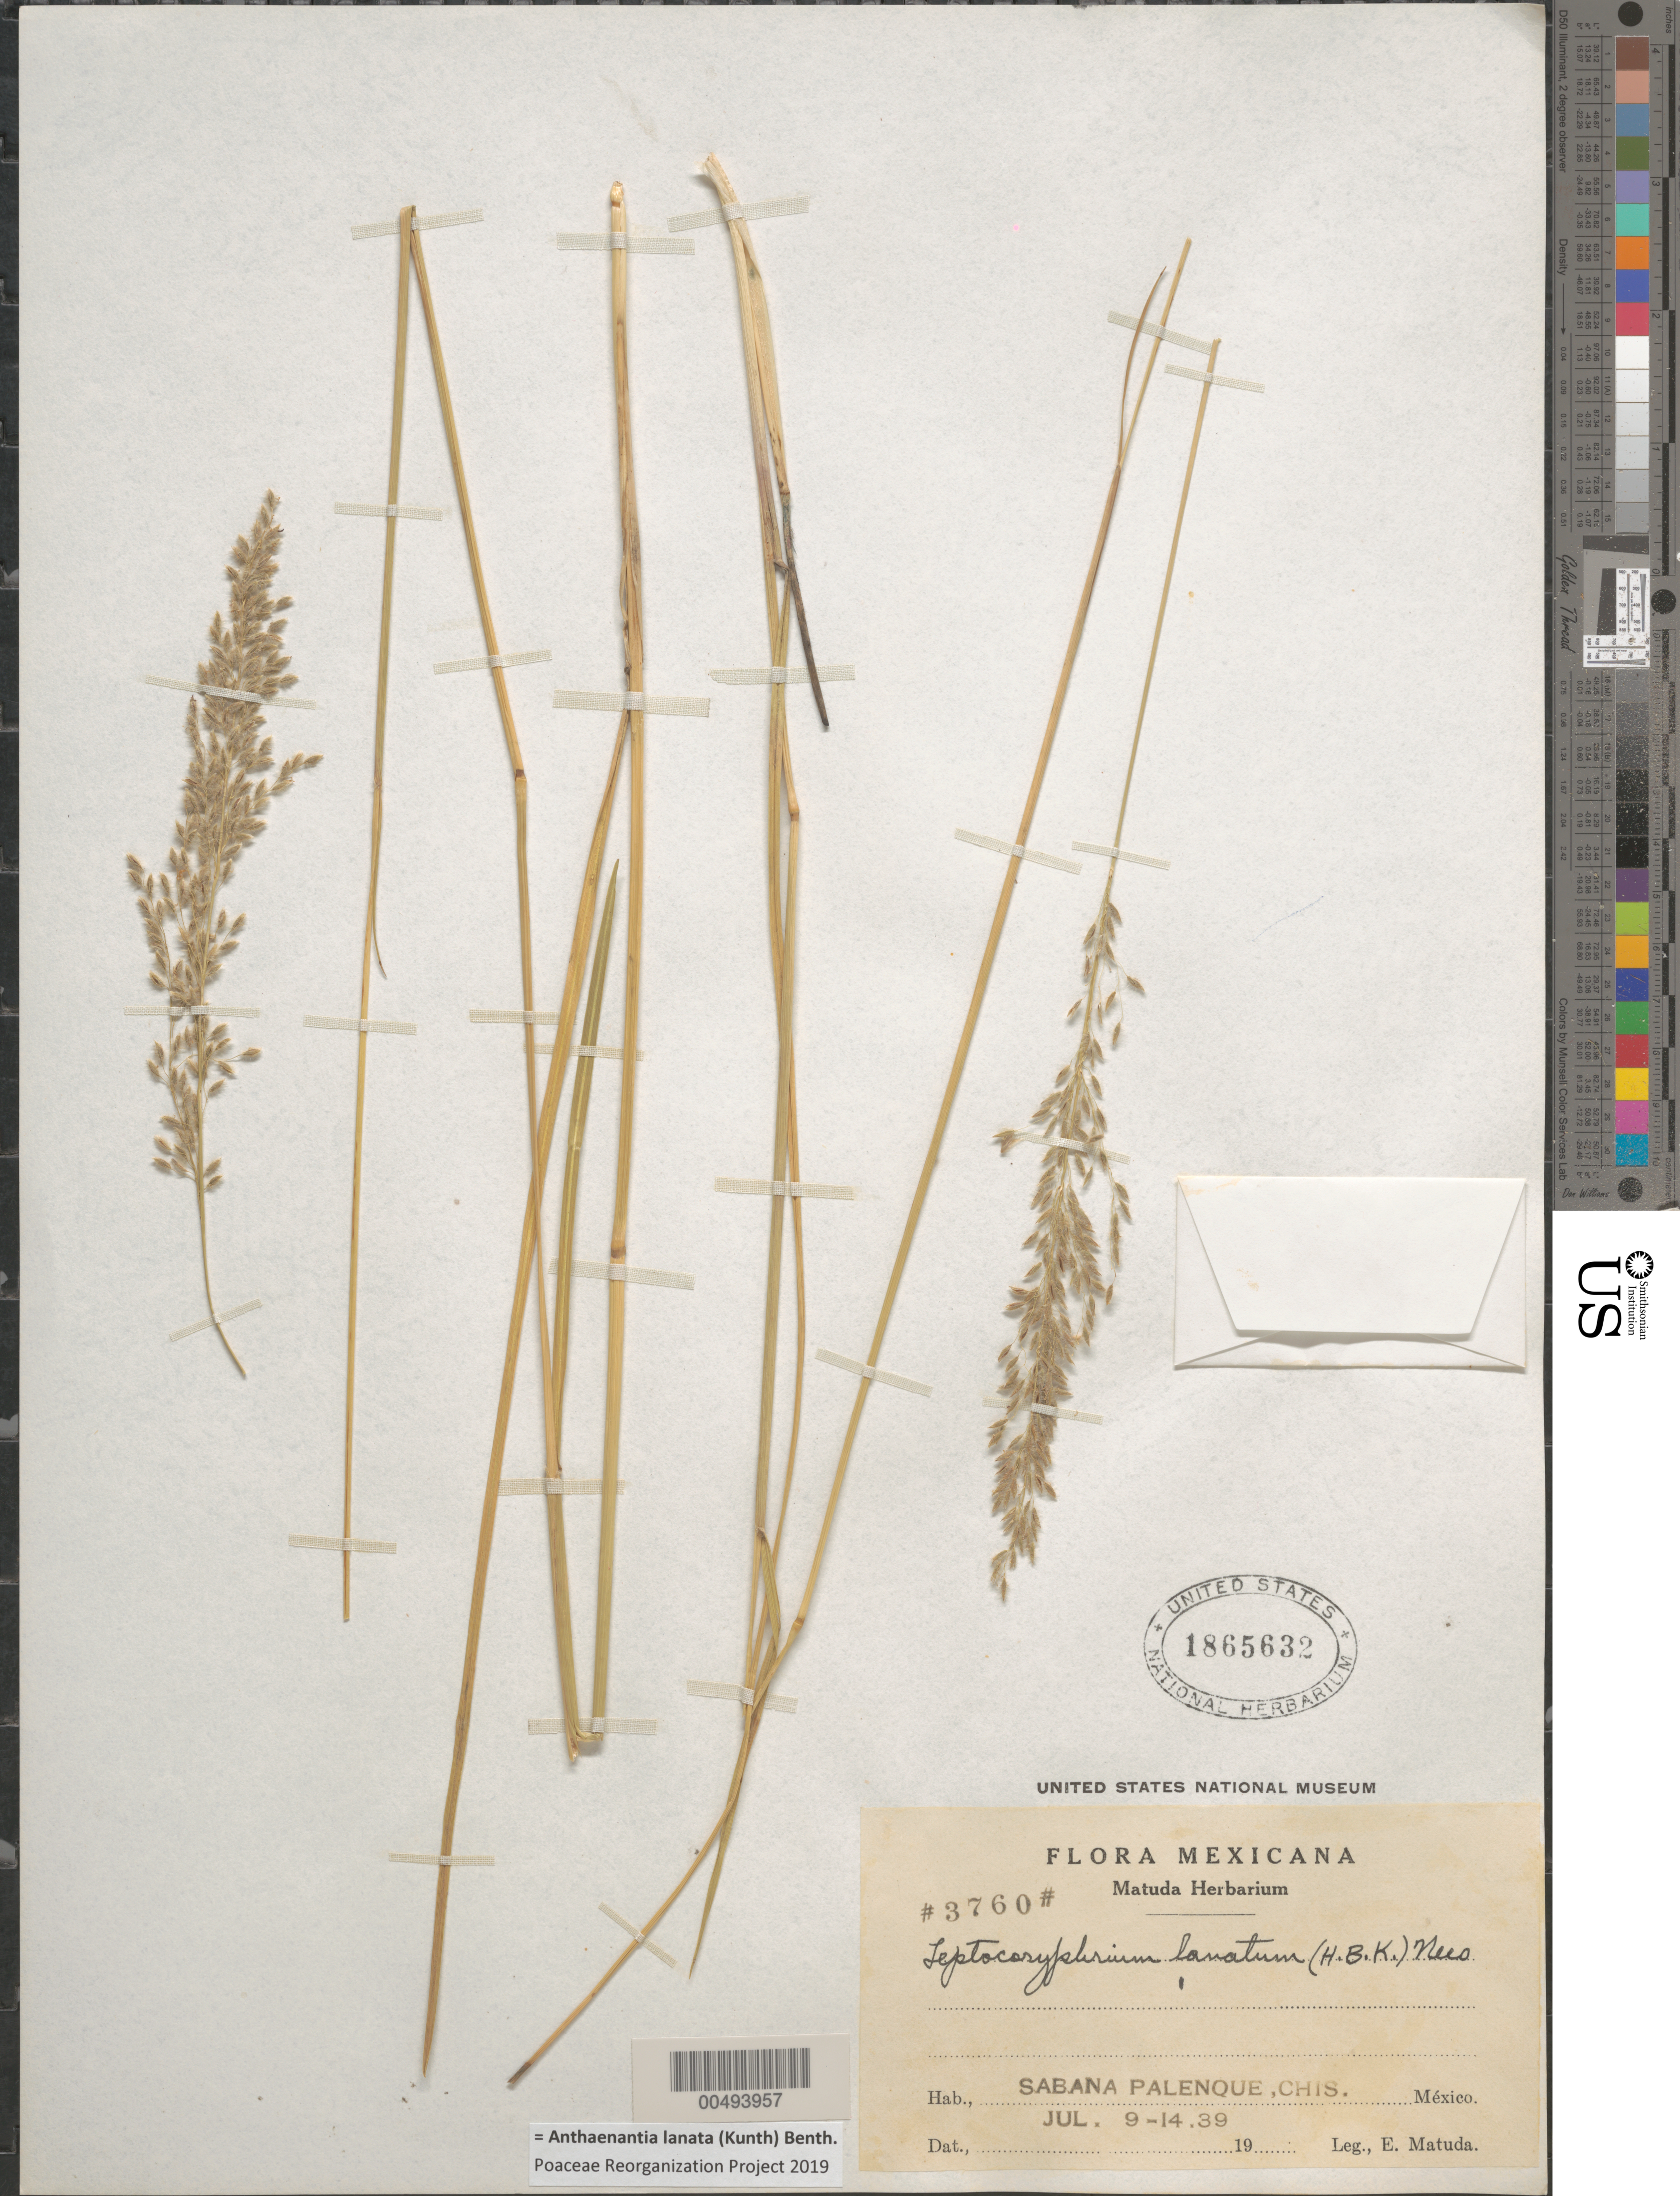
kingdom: Plantae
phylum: Tracheophyta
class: Liliopsida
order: Poales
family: Poaceae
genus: Leptocoryphium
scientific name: Leptocoryphium lanatum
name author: (Kunth) Nees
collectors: E. Matuda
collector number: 3760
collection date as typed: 9 Jul 1939 to 14 Jul 1939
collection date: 1939-07-09/1939-07-14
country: Mexico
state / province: Chiapas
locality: Sabana Palenque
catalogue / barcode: US 1865632